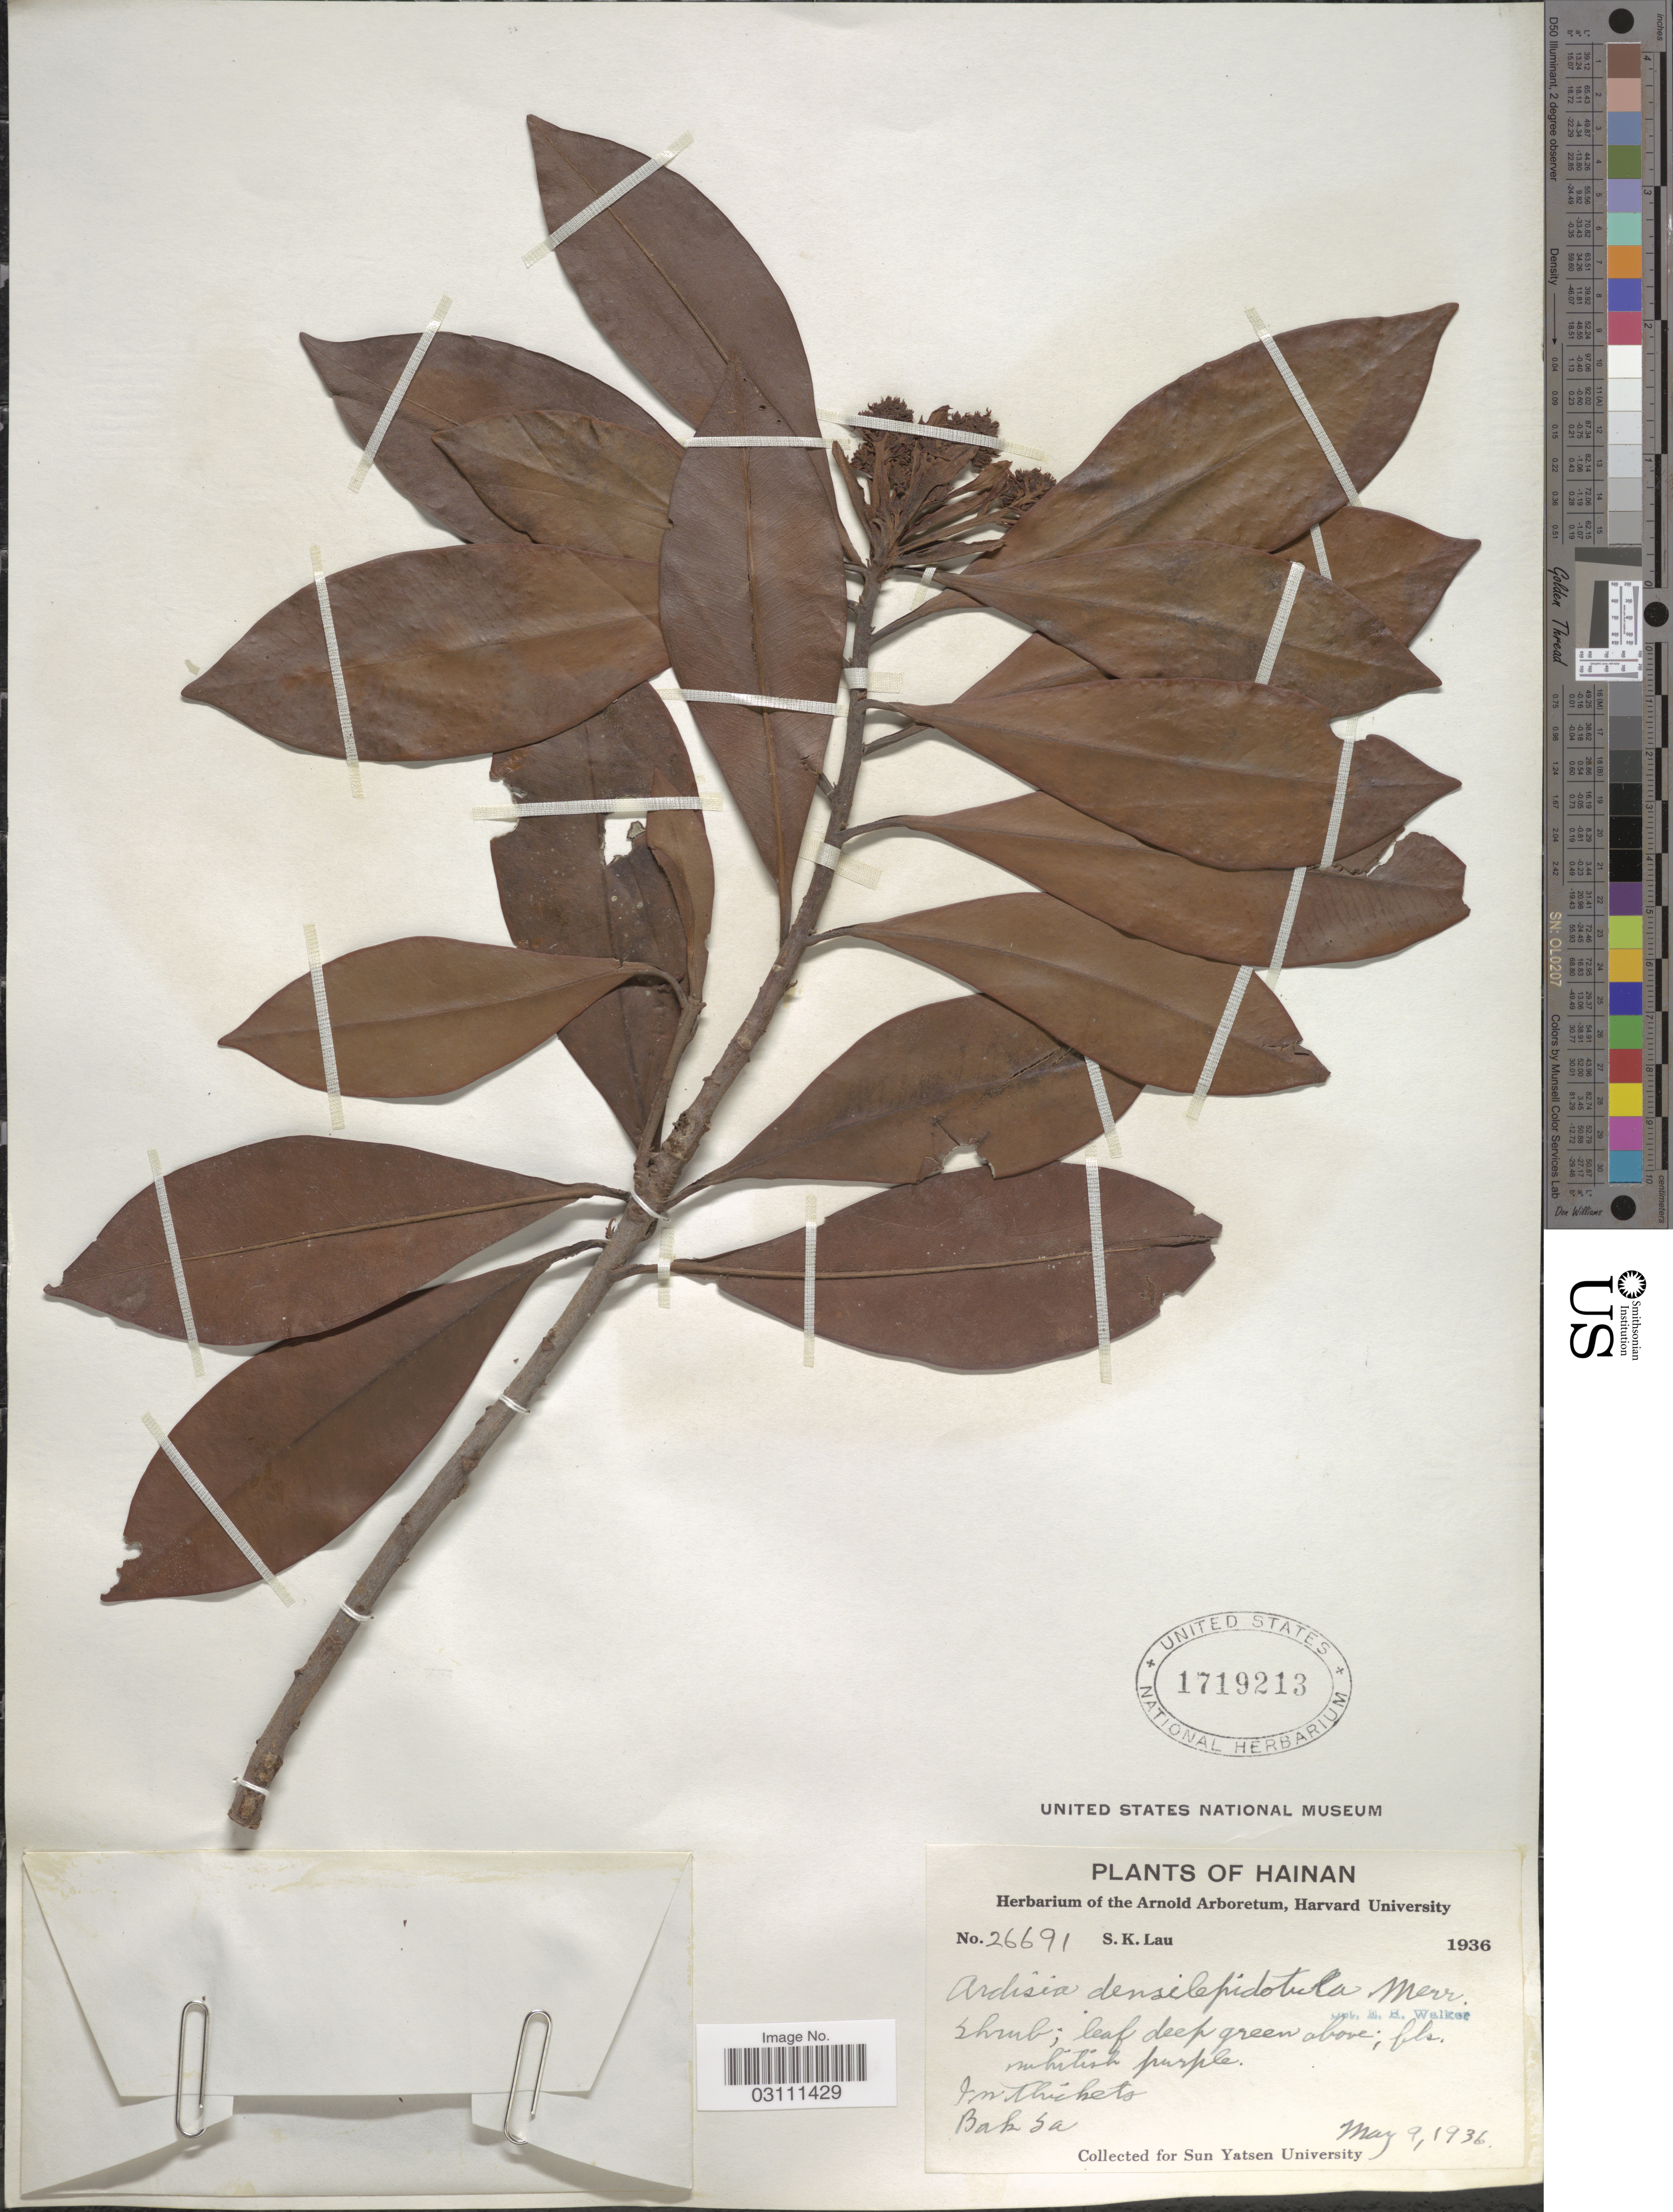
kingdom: Plantae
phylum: Tracheophyta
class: Magnoliopsida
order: Ericales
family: Primulaceae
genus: Ardisia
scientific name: Ardisia densilepidotula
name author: Merr.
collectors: S. K. Lau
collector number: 26691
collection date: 1936-05-09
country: China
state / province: Hainan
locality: Bak Sa.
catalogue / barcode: US 1719213